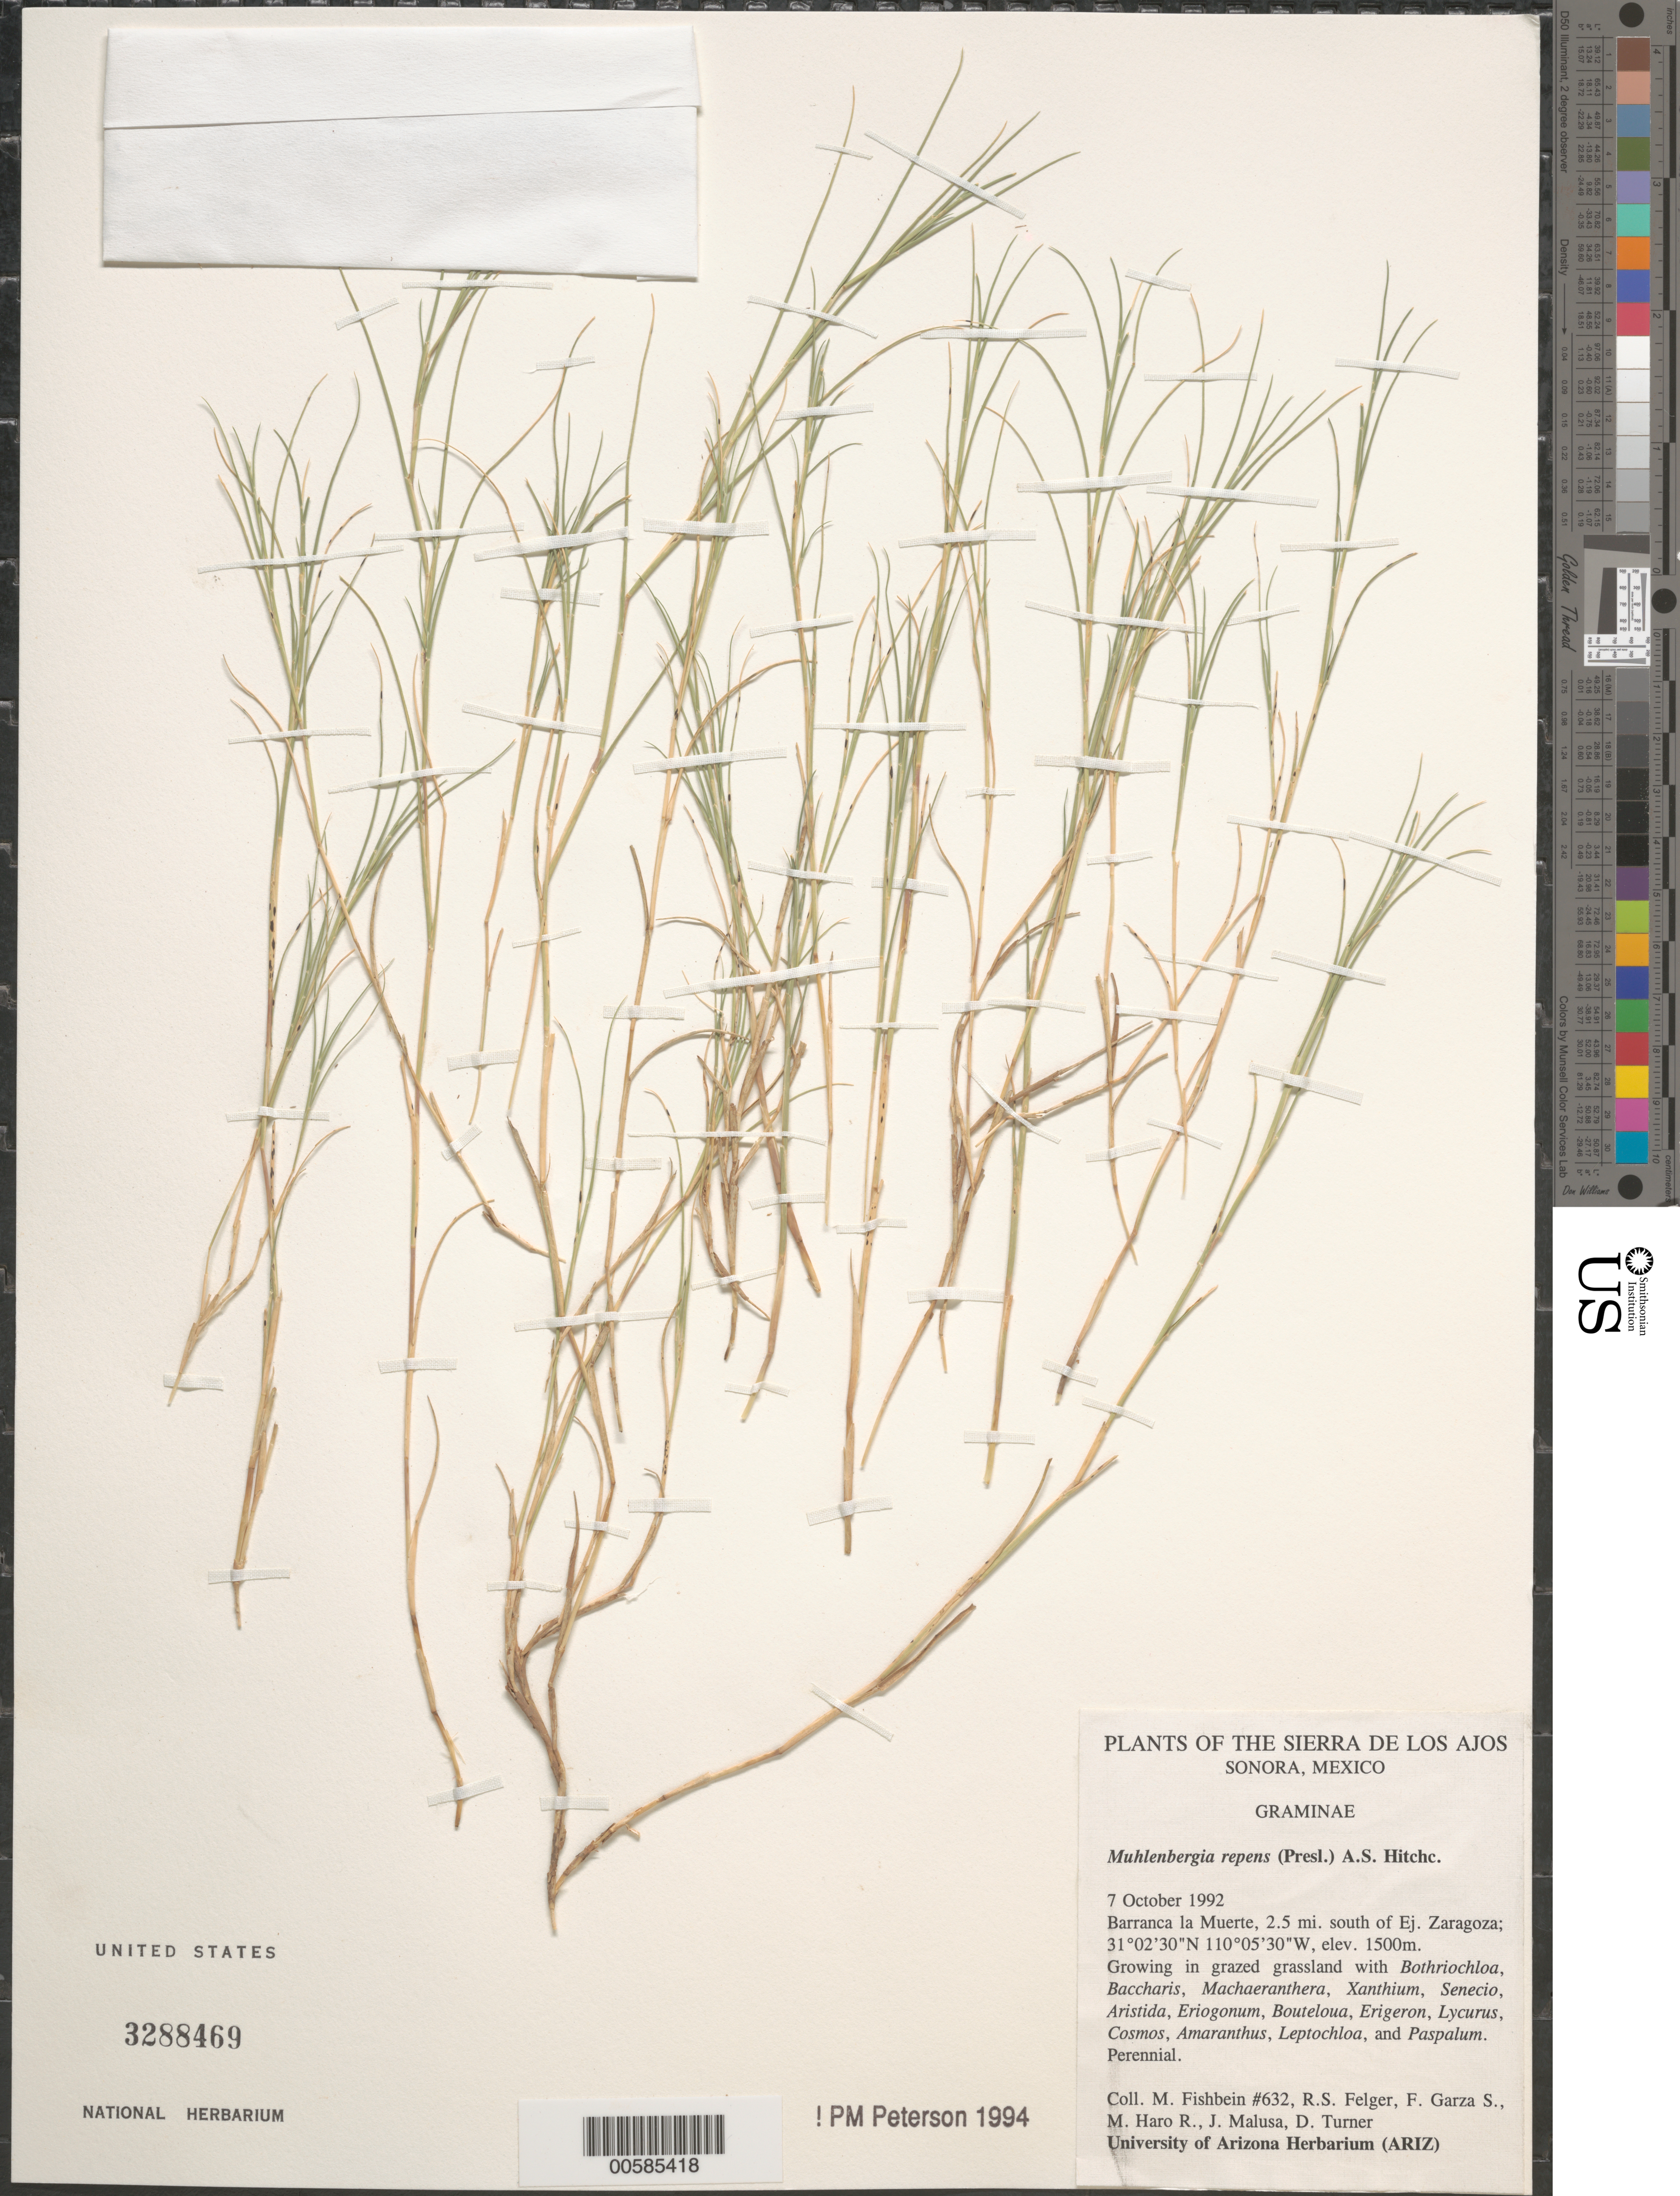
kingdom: Plantae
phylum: Tracheophyta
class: Liliopsida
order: Poales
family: Poaceae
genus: Muhlenbergia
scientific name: Muhlenbergia repens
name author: (J. Presl) Hitchc.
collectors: M. Fishbein, R. S. Felger, F. Garza S. & M. Haro R.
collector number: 632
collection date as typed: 7 Oct 1992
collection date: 1992-10-07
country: Mexico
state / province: Sonora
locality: Barranca la Muerte, 2.5 mi S of Ej. Zaragoza.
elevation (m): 1500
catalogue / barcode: US 3288469